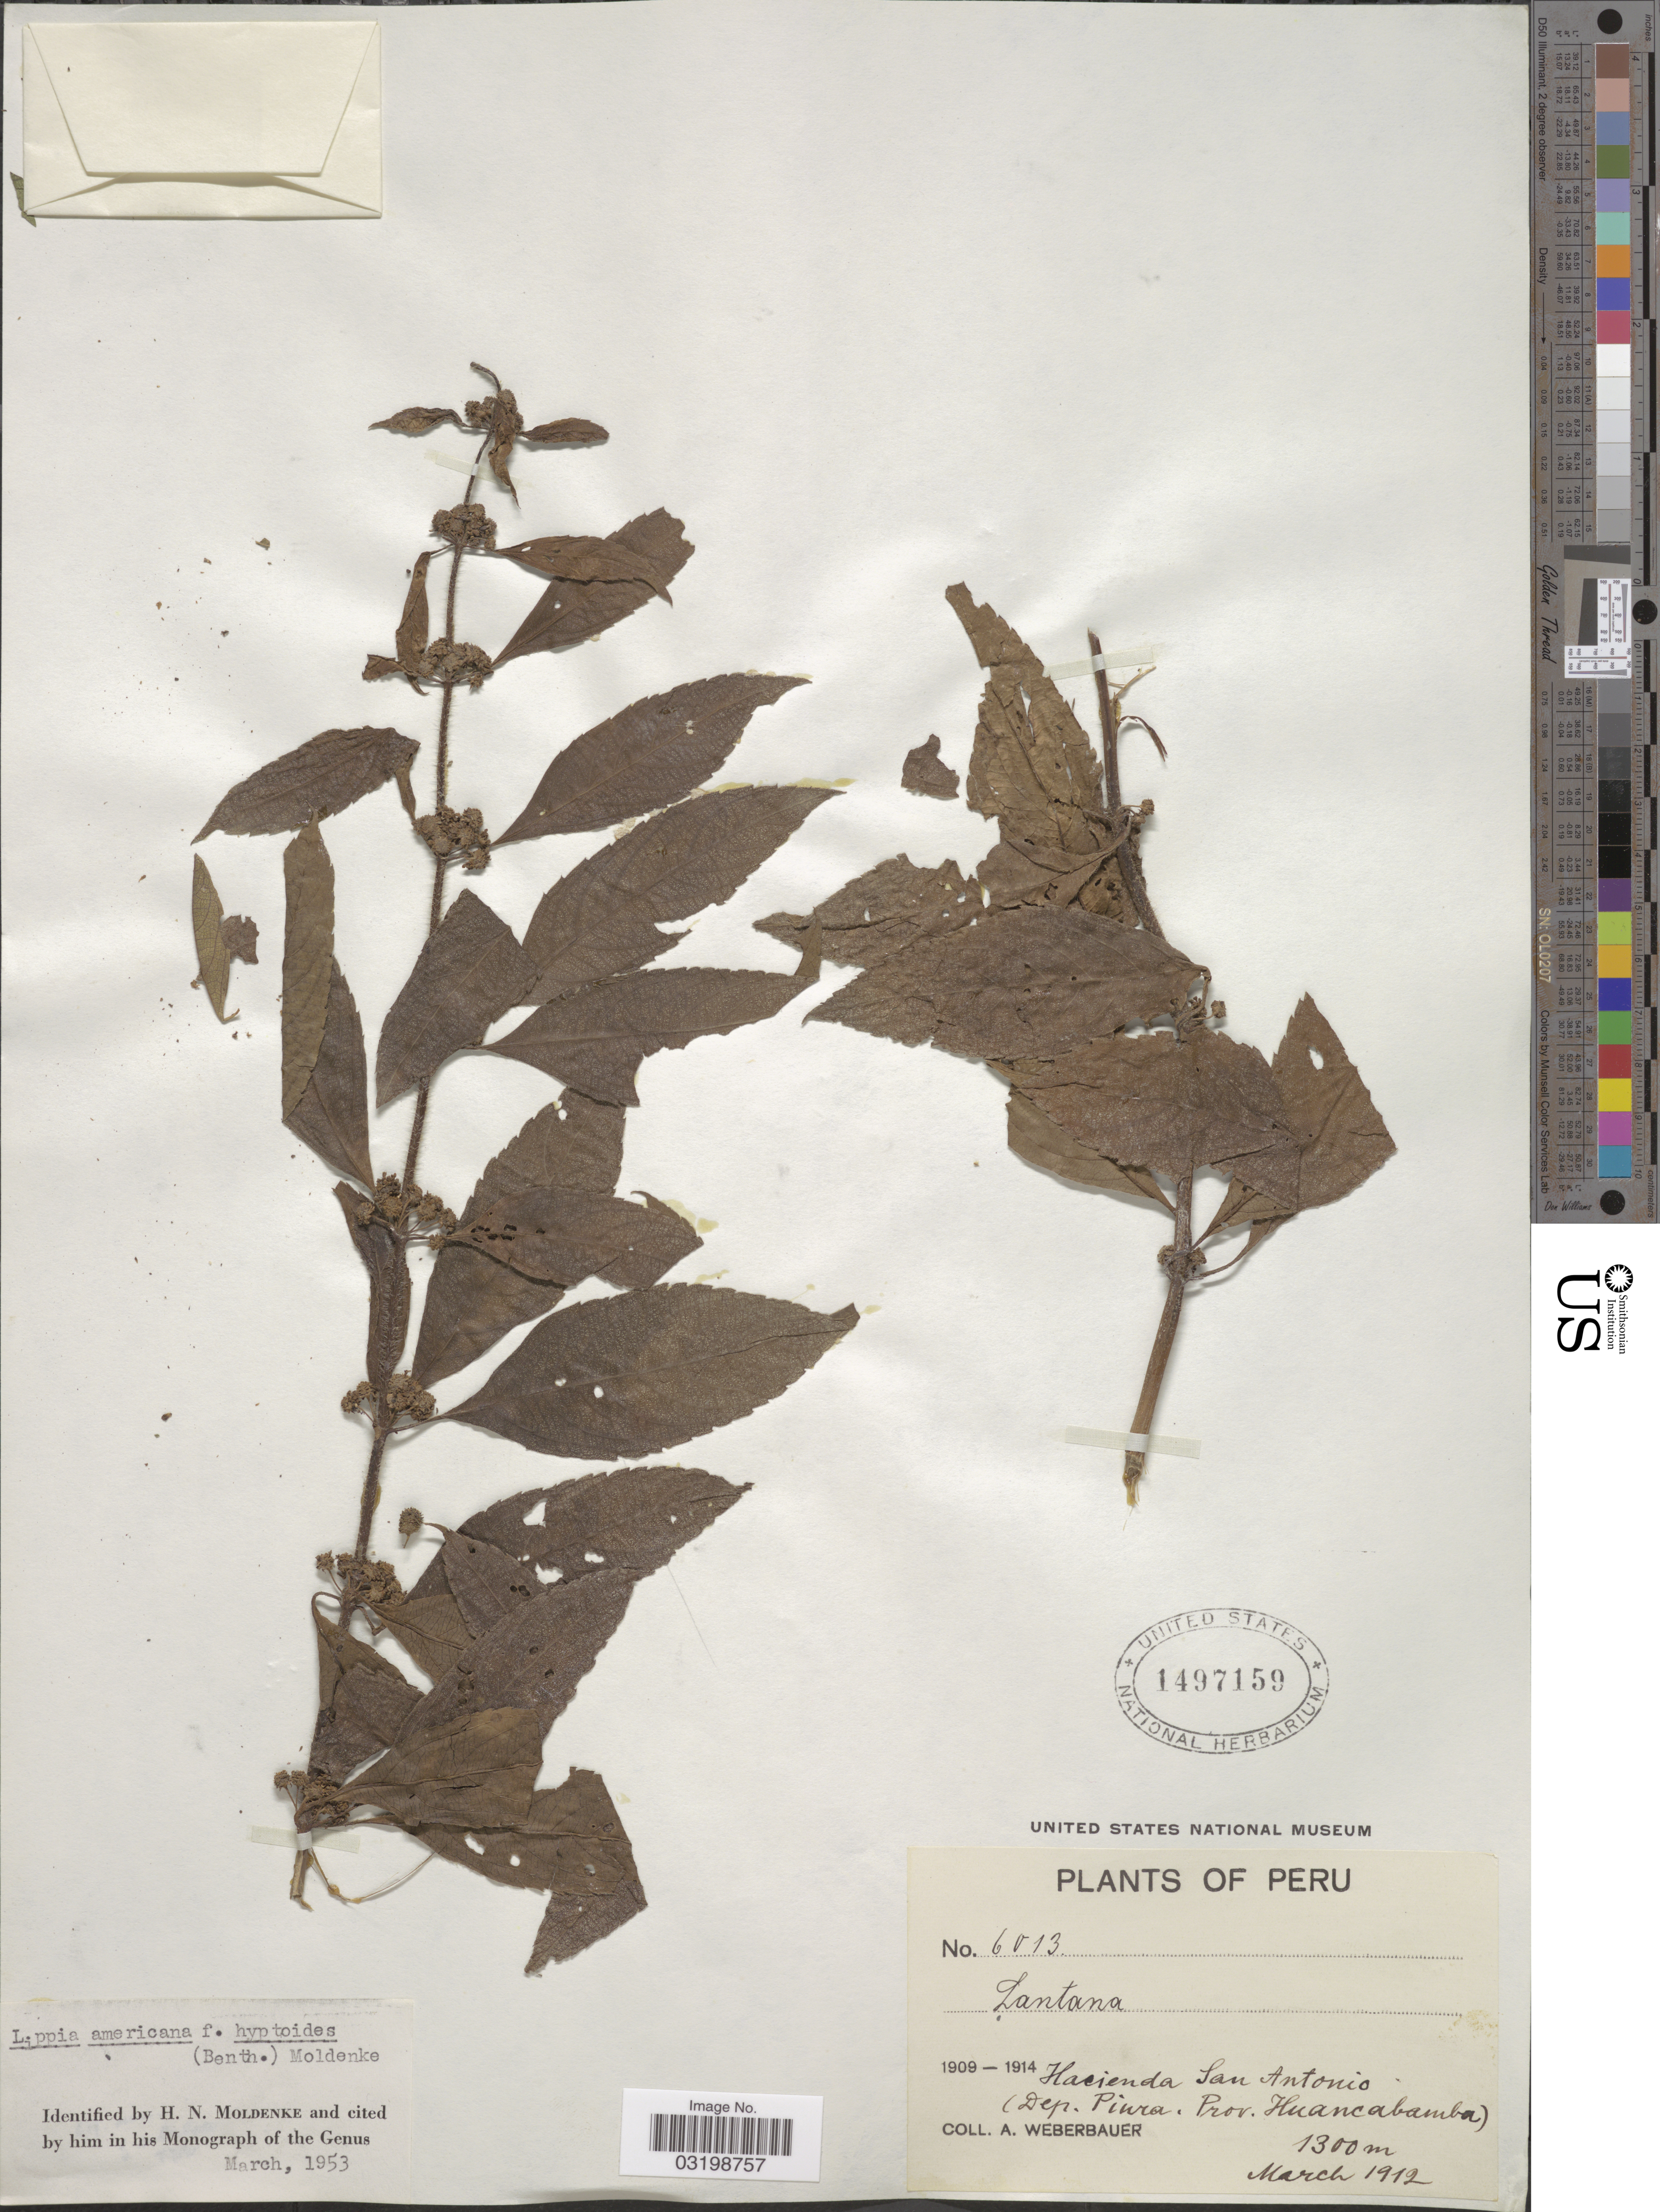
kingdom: Plantae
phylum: Tracheophyta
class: Magnoliopsida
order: Lamiales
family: Verbenaceae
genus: Lippia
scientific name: Lippia americana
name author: L.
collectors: A. Weberbauer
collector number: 6013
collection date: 1912-03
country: Peru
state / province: Piura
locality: Hacienda San Antonio (Dep. Piura, Prov. Huancabamba).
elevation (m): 1300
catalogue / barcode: US 1497159